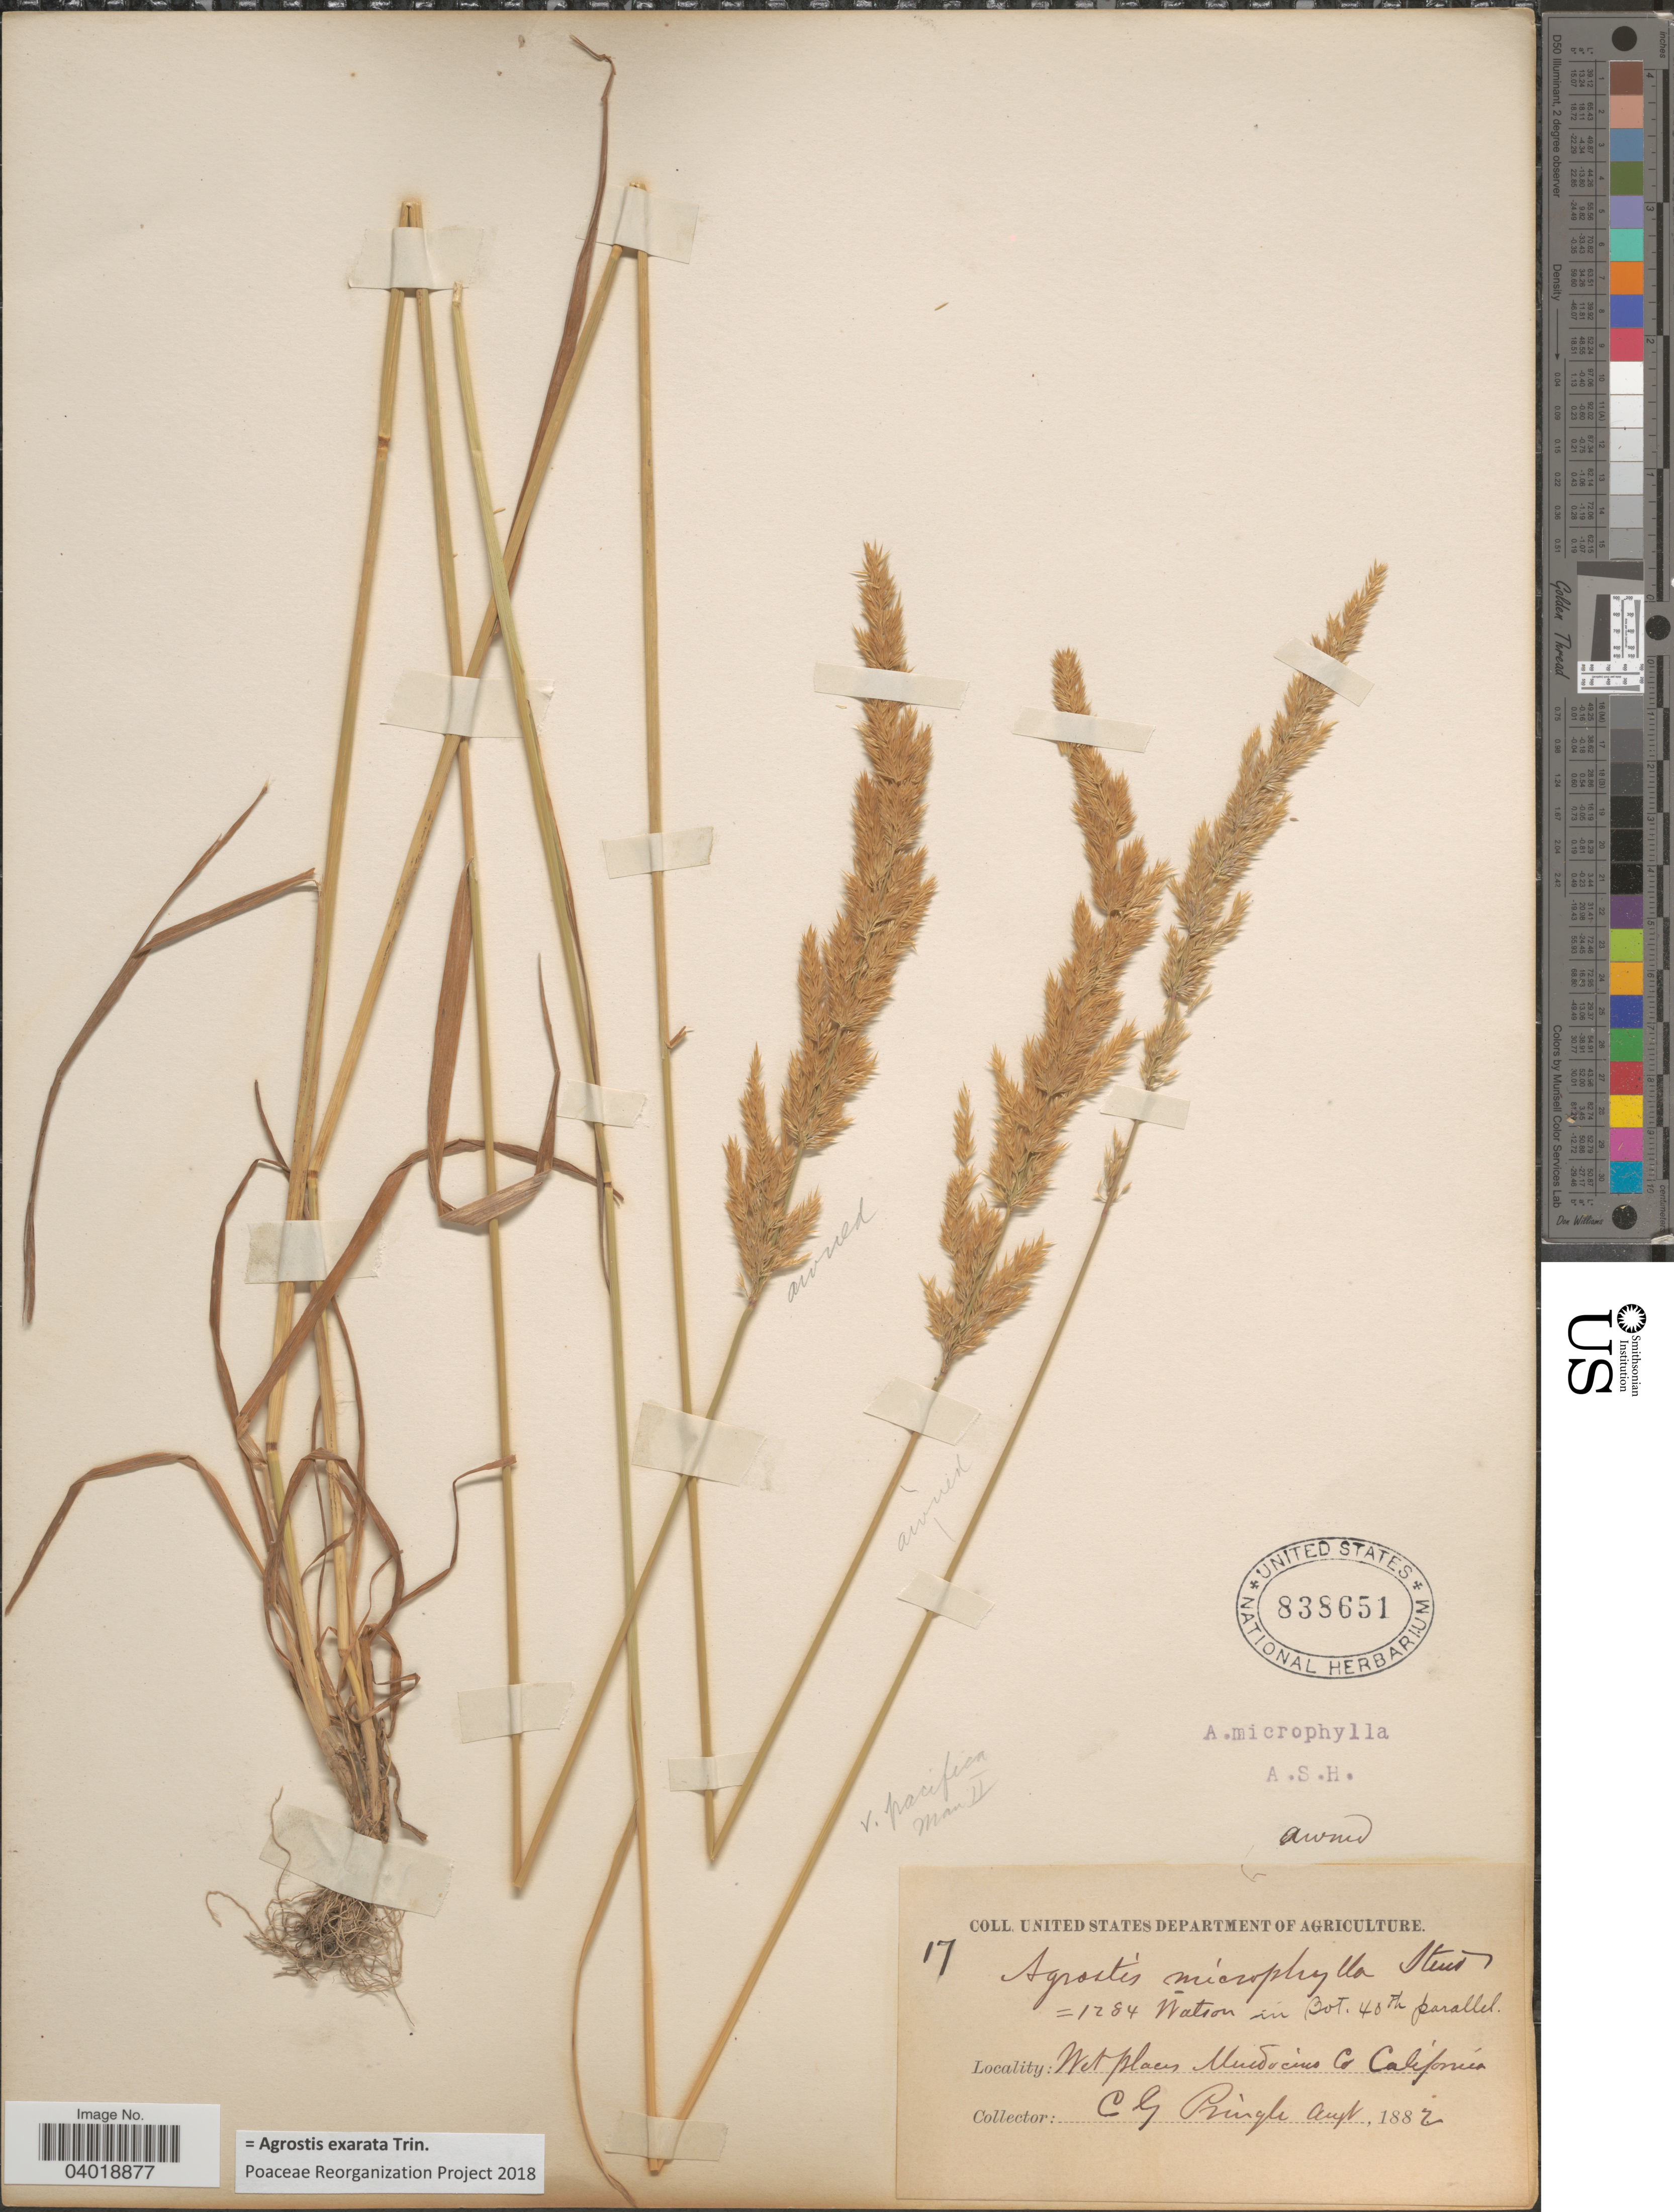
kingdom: Plantae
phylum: Tracheophyta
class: Liliopsida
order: Poales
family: Poaceae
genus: Agrostis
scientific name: Agrostis exarata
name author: Trin.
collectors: C. G. Pringle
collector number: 17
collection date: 1882-08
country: United States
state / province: California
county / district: Mendocino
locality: Mendocino Co.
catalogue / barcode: US 838651